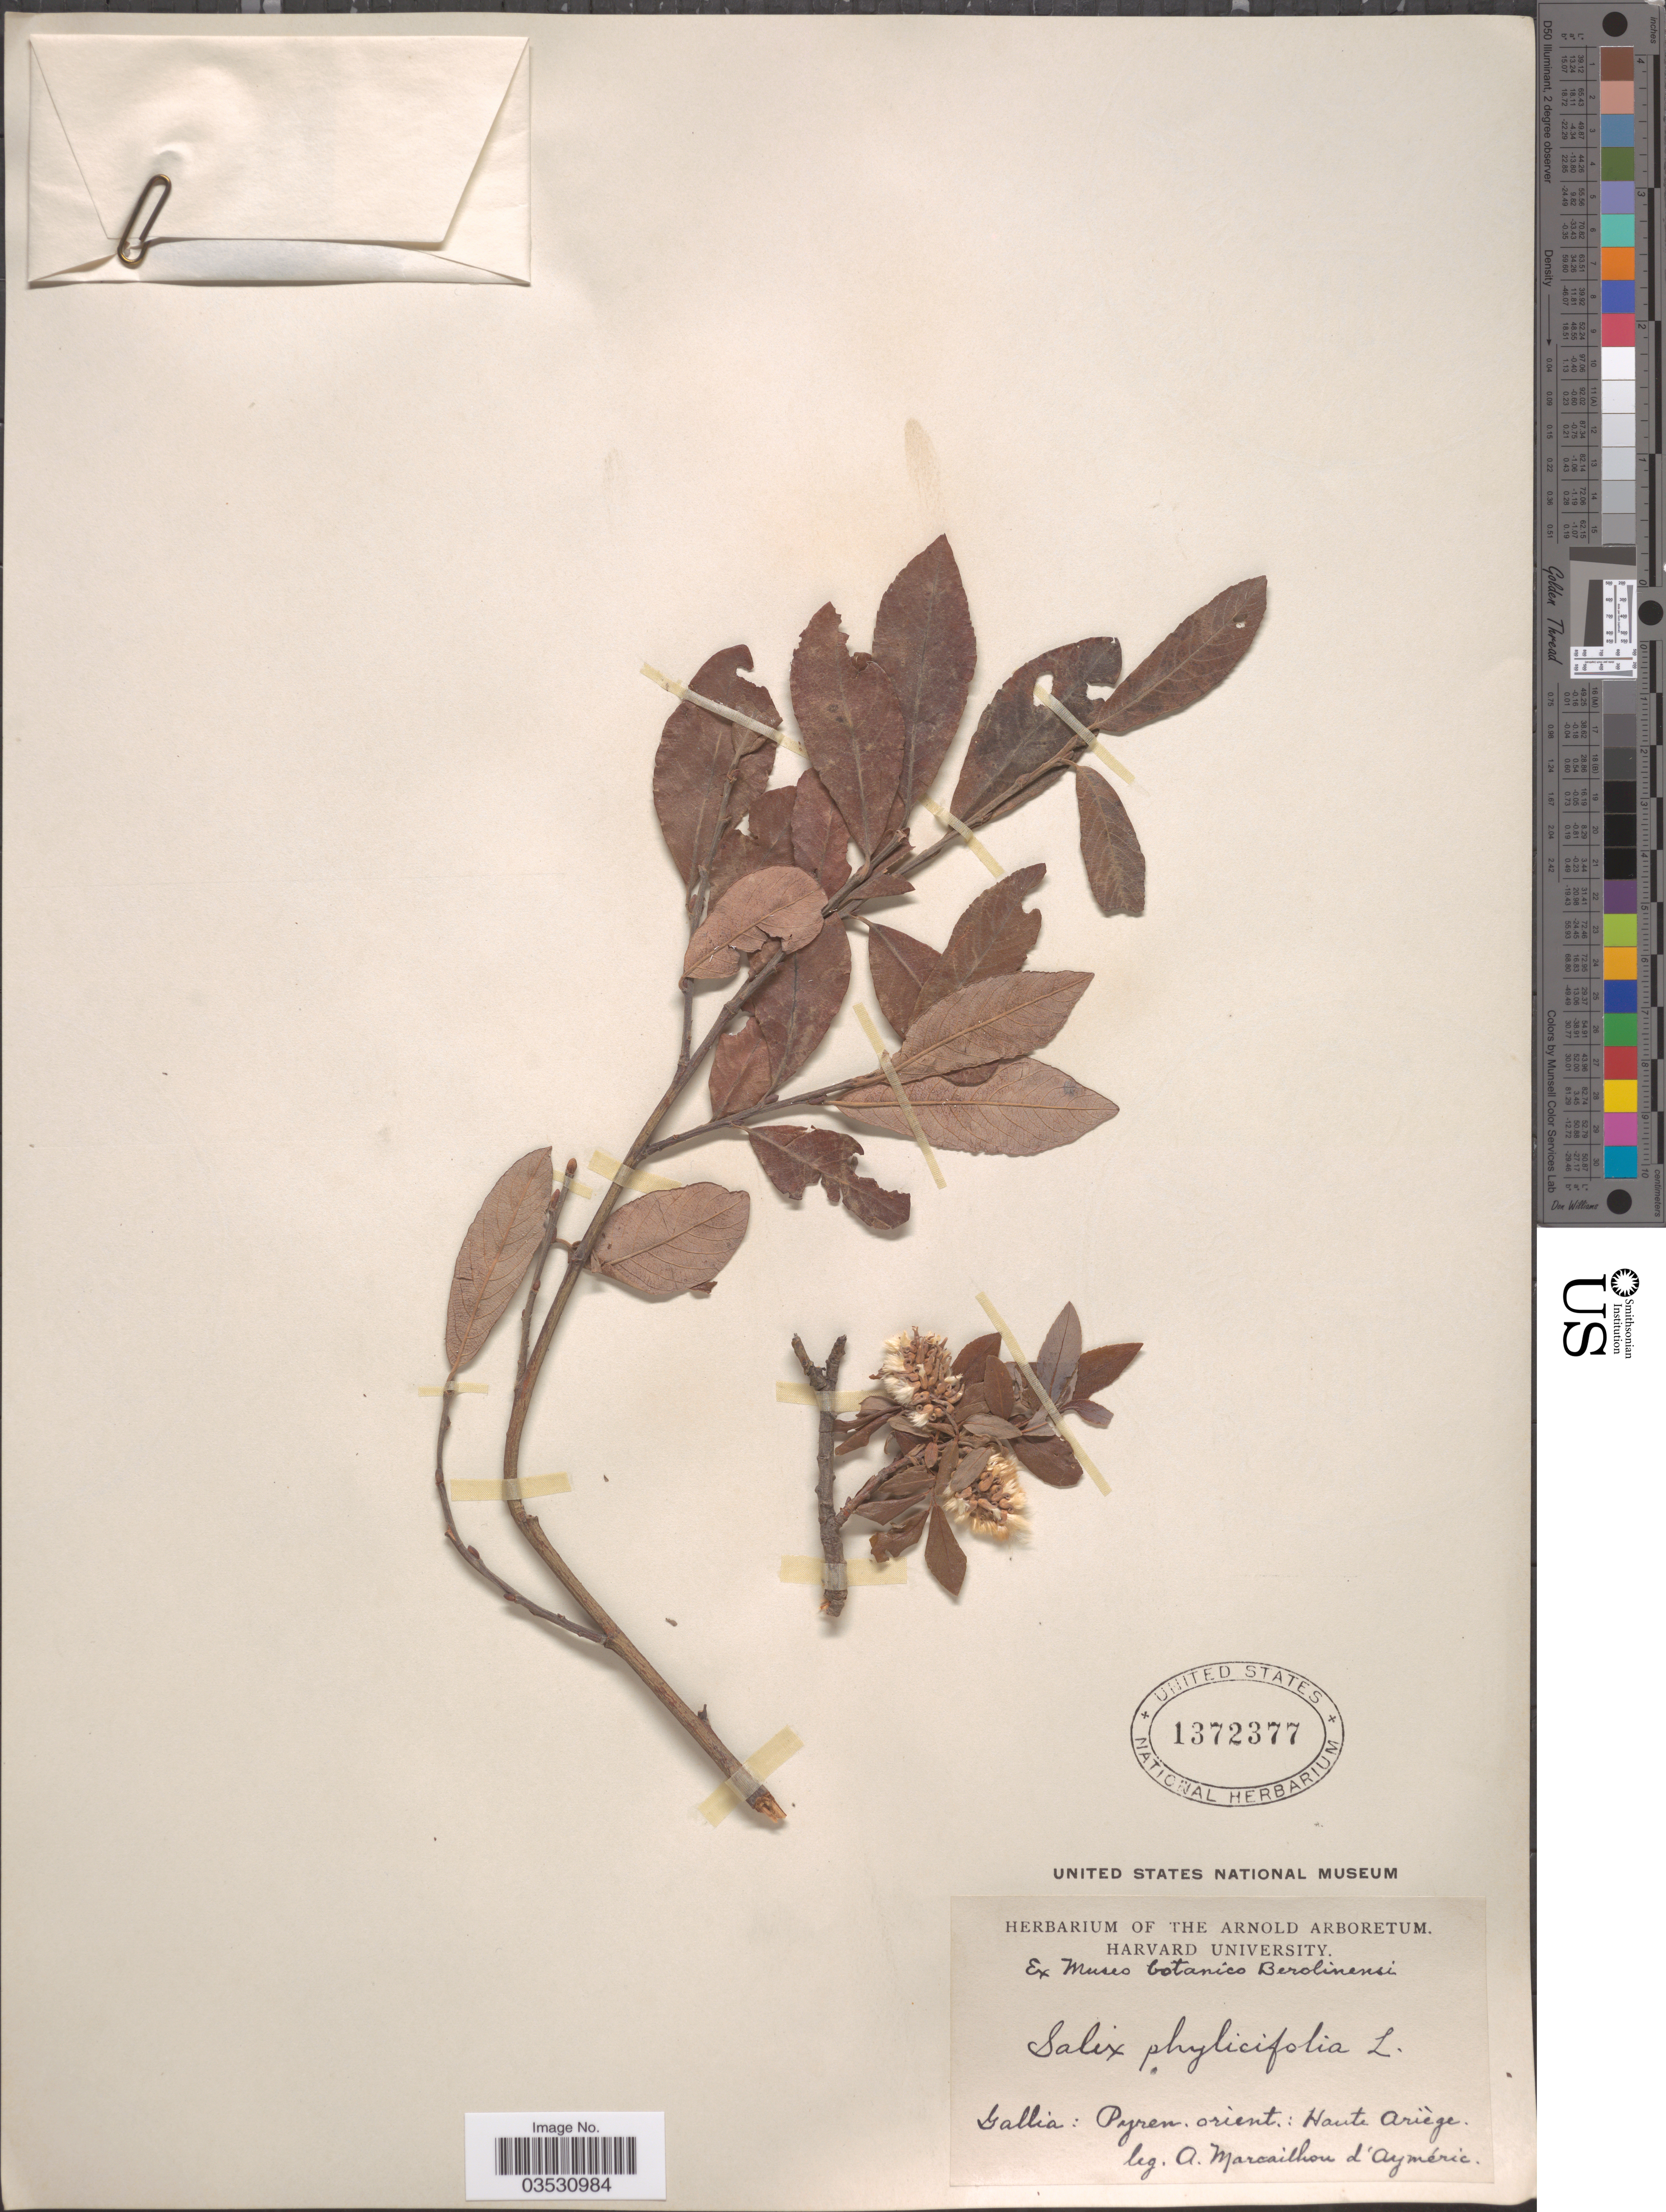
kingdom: Plantae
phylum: Tracheophyta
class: Magnoliopsida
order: Malpighiales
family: Salicaceae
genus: Salix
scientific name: Salix phylicifolia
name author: L.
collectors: A.L.M. Marcailhou d' Aymeric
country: France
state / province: Occitanie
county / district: Ariège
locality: Gallia: Pyren. orient.: Haute Ariège.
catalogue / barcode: US 1372377